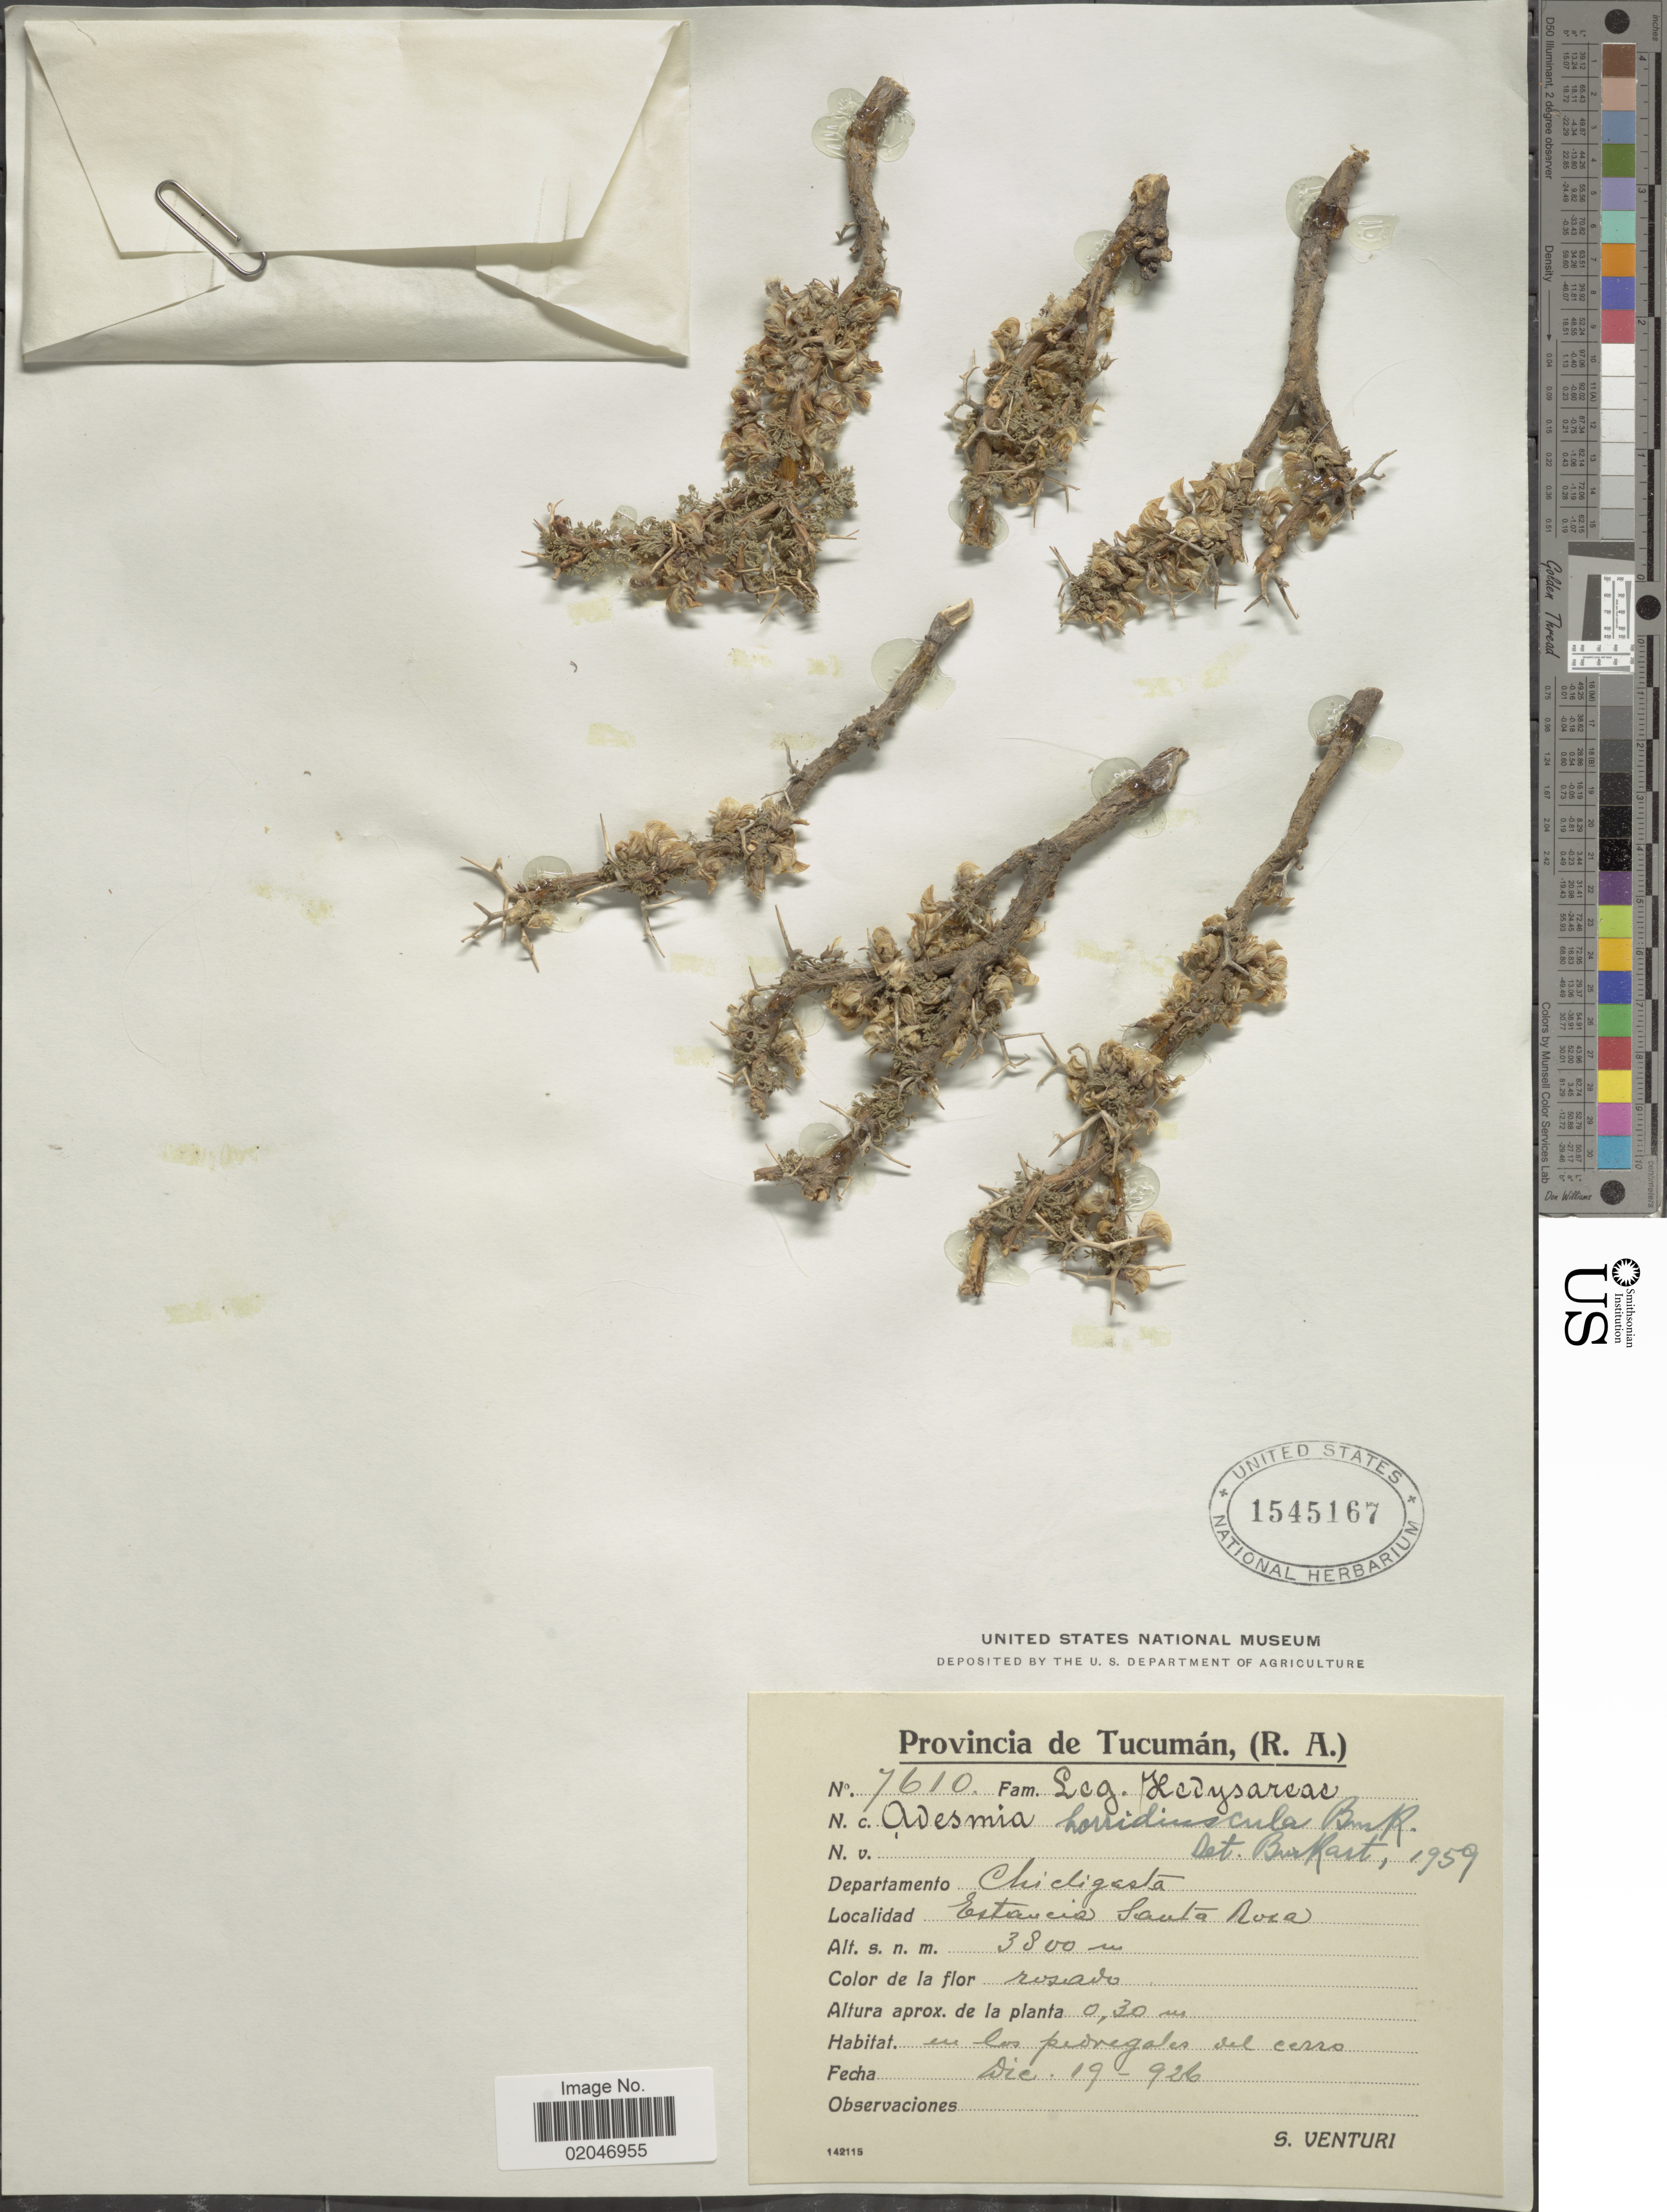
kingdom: Plantae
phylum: Tracheophyta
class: Magnoliopsida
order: Fabales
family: Fabaceae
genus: Adesmia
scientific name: Adesmia horrida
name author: Gillies ex Hook. & Arn.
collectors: S. Venturi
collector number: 7610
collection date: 1926-12-19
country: Argentina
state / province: Tucuman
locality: (R.A.), Departamento Chicligasta, Estancia Santa Rosa.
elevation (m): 3800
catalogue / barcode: US 1545167